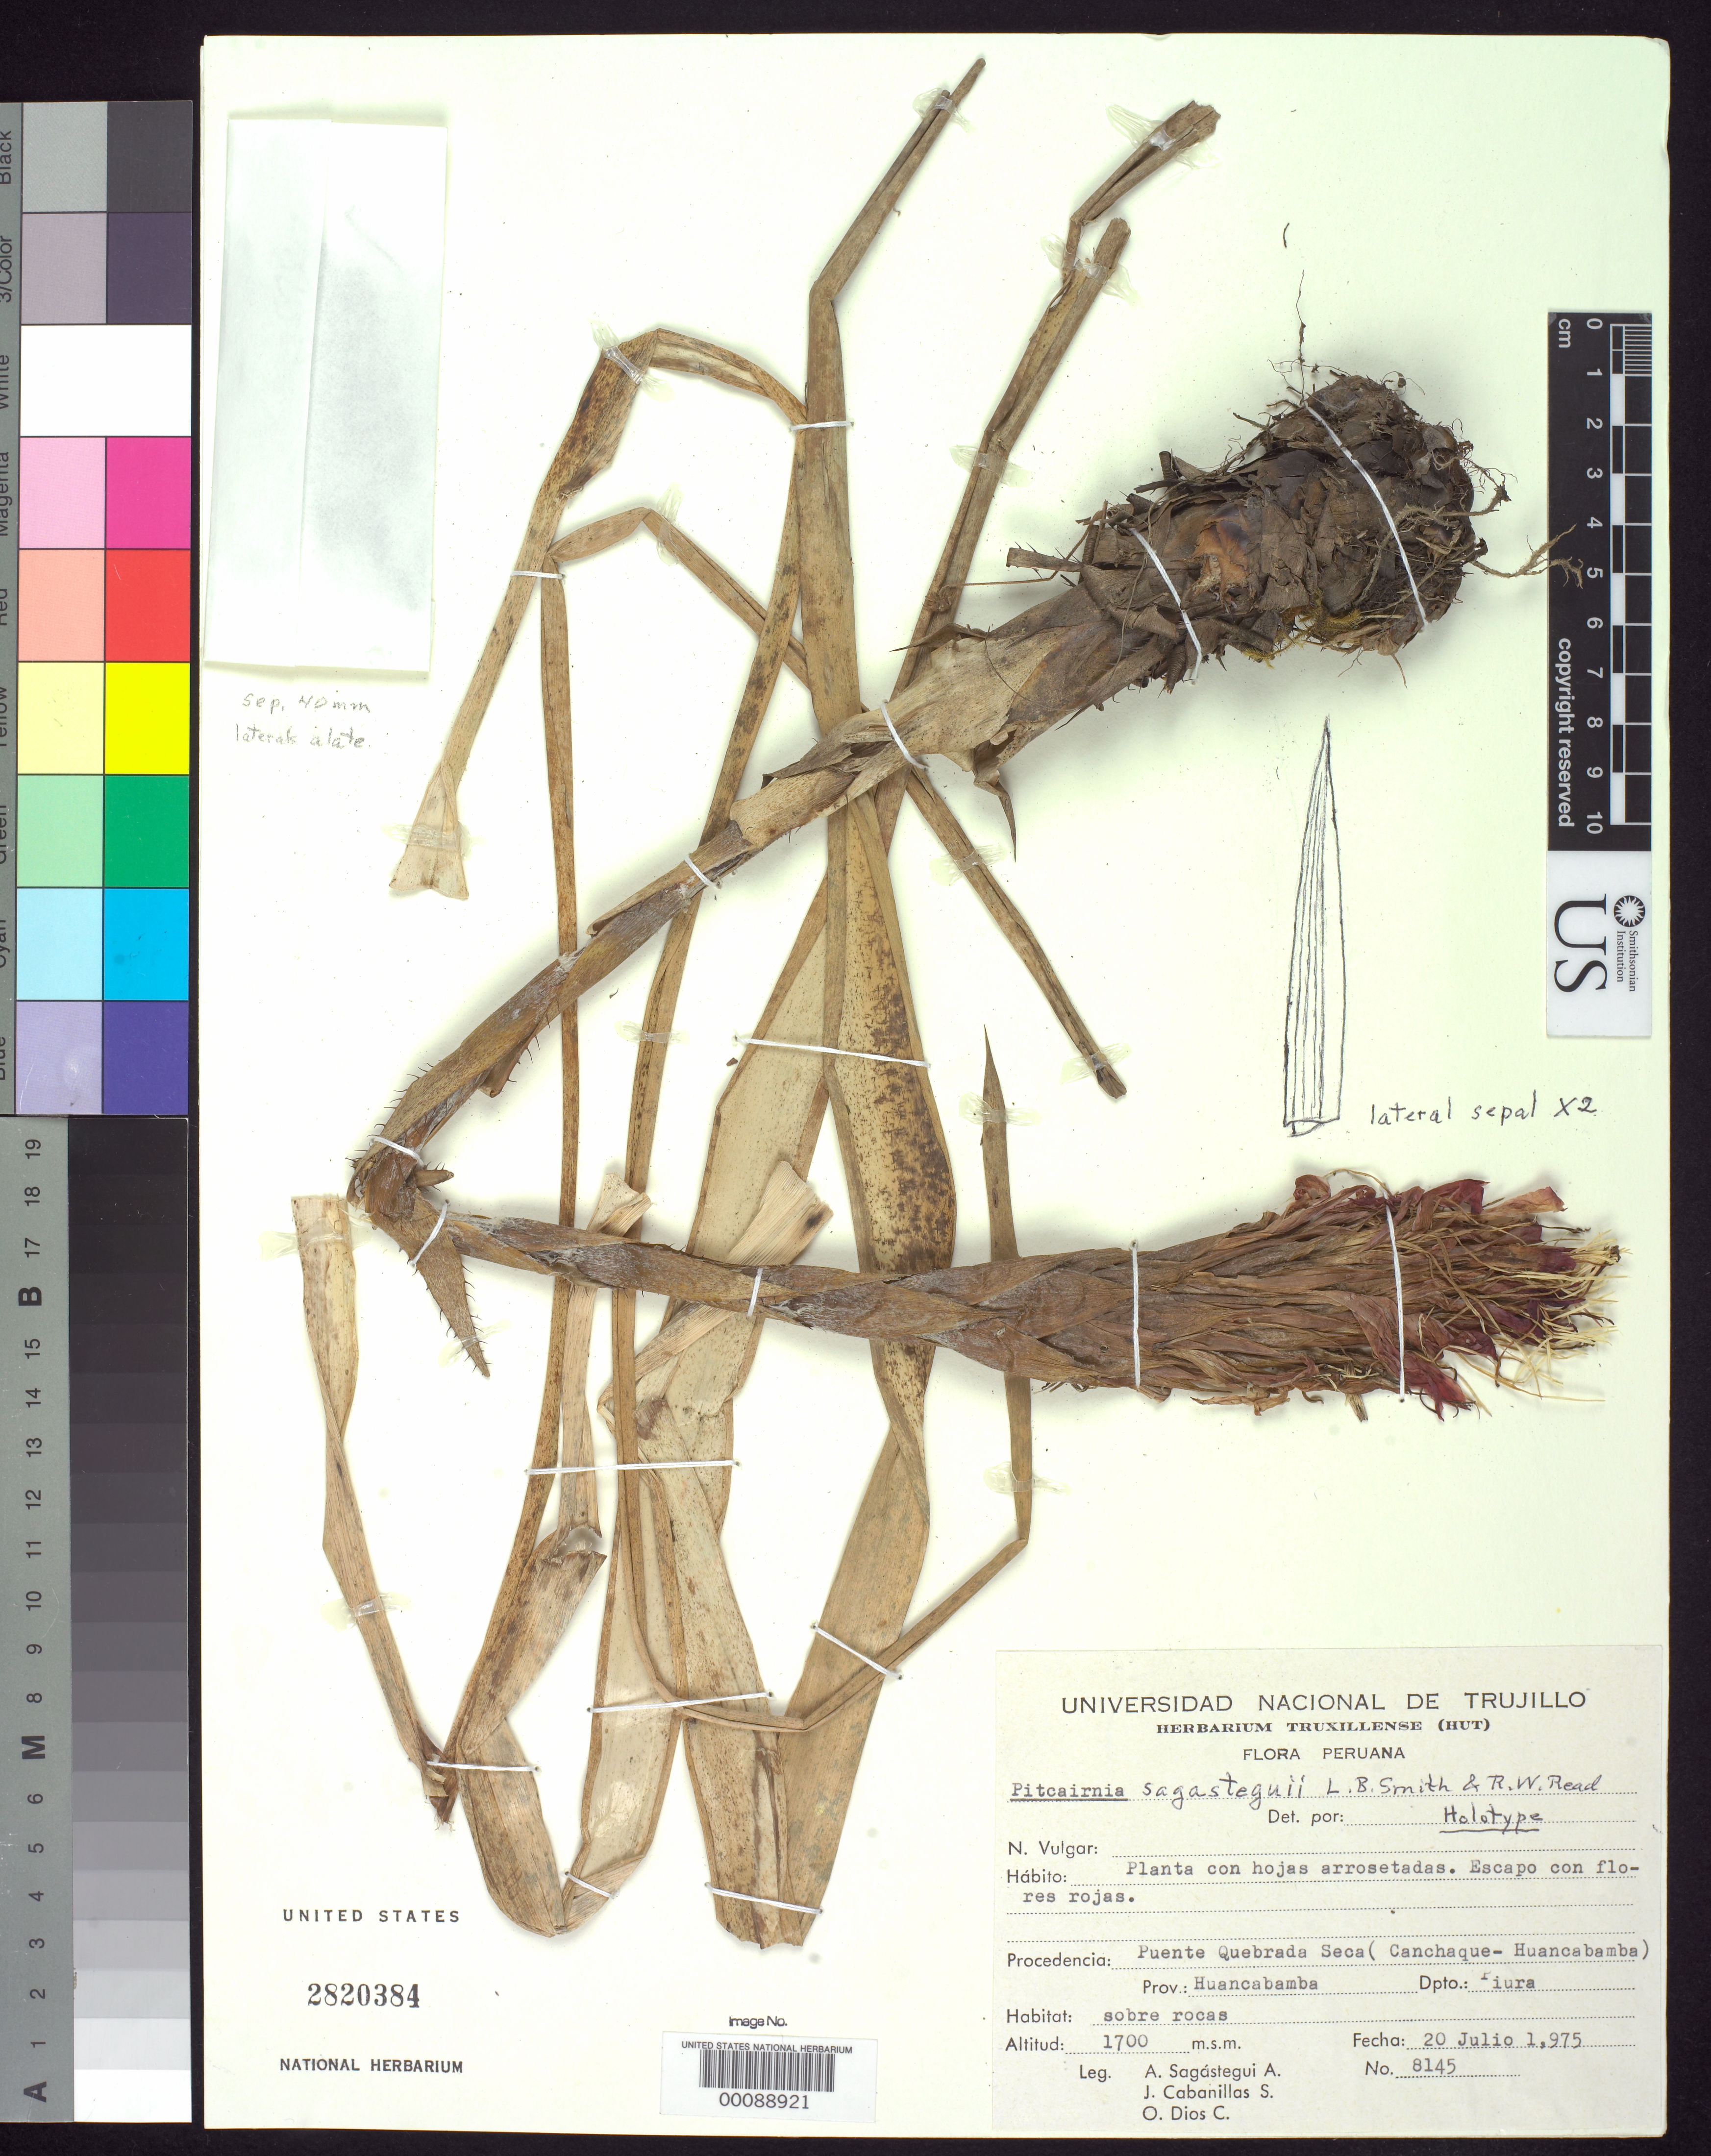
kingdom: Plantae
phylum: Tracheophyta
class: Liliopsida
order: Poales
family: Bromeliaceae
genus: Pitcairnia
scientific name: Pitcairnia sagasteguii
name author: L.B. Sm. & Read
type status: Holotype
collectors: A. Sagástegui A.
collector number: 8145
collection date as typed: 20 Jul 1975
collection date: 1975-07-20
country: Peru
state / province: Piura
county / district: Huancabamba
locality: Puente Quebrada Seca.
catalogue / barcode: US 2820384